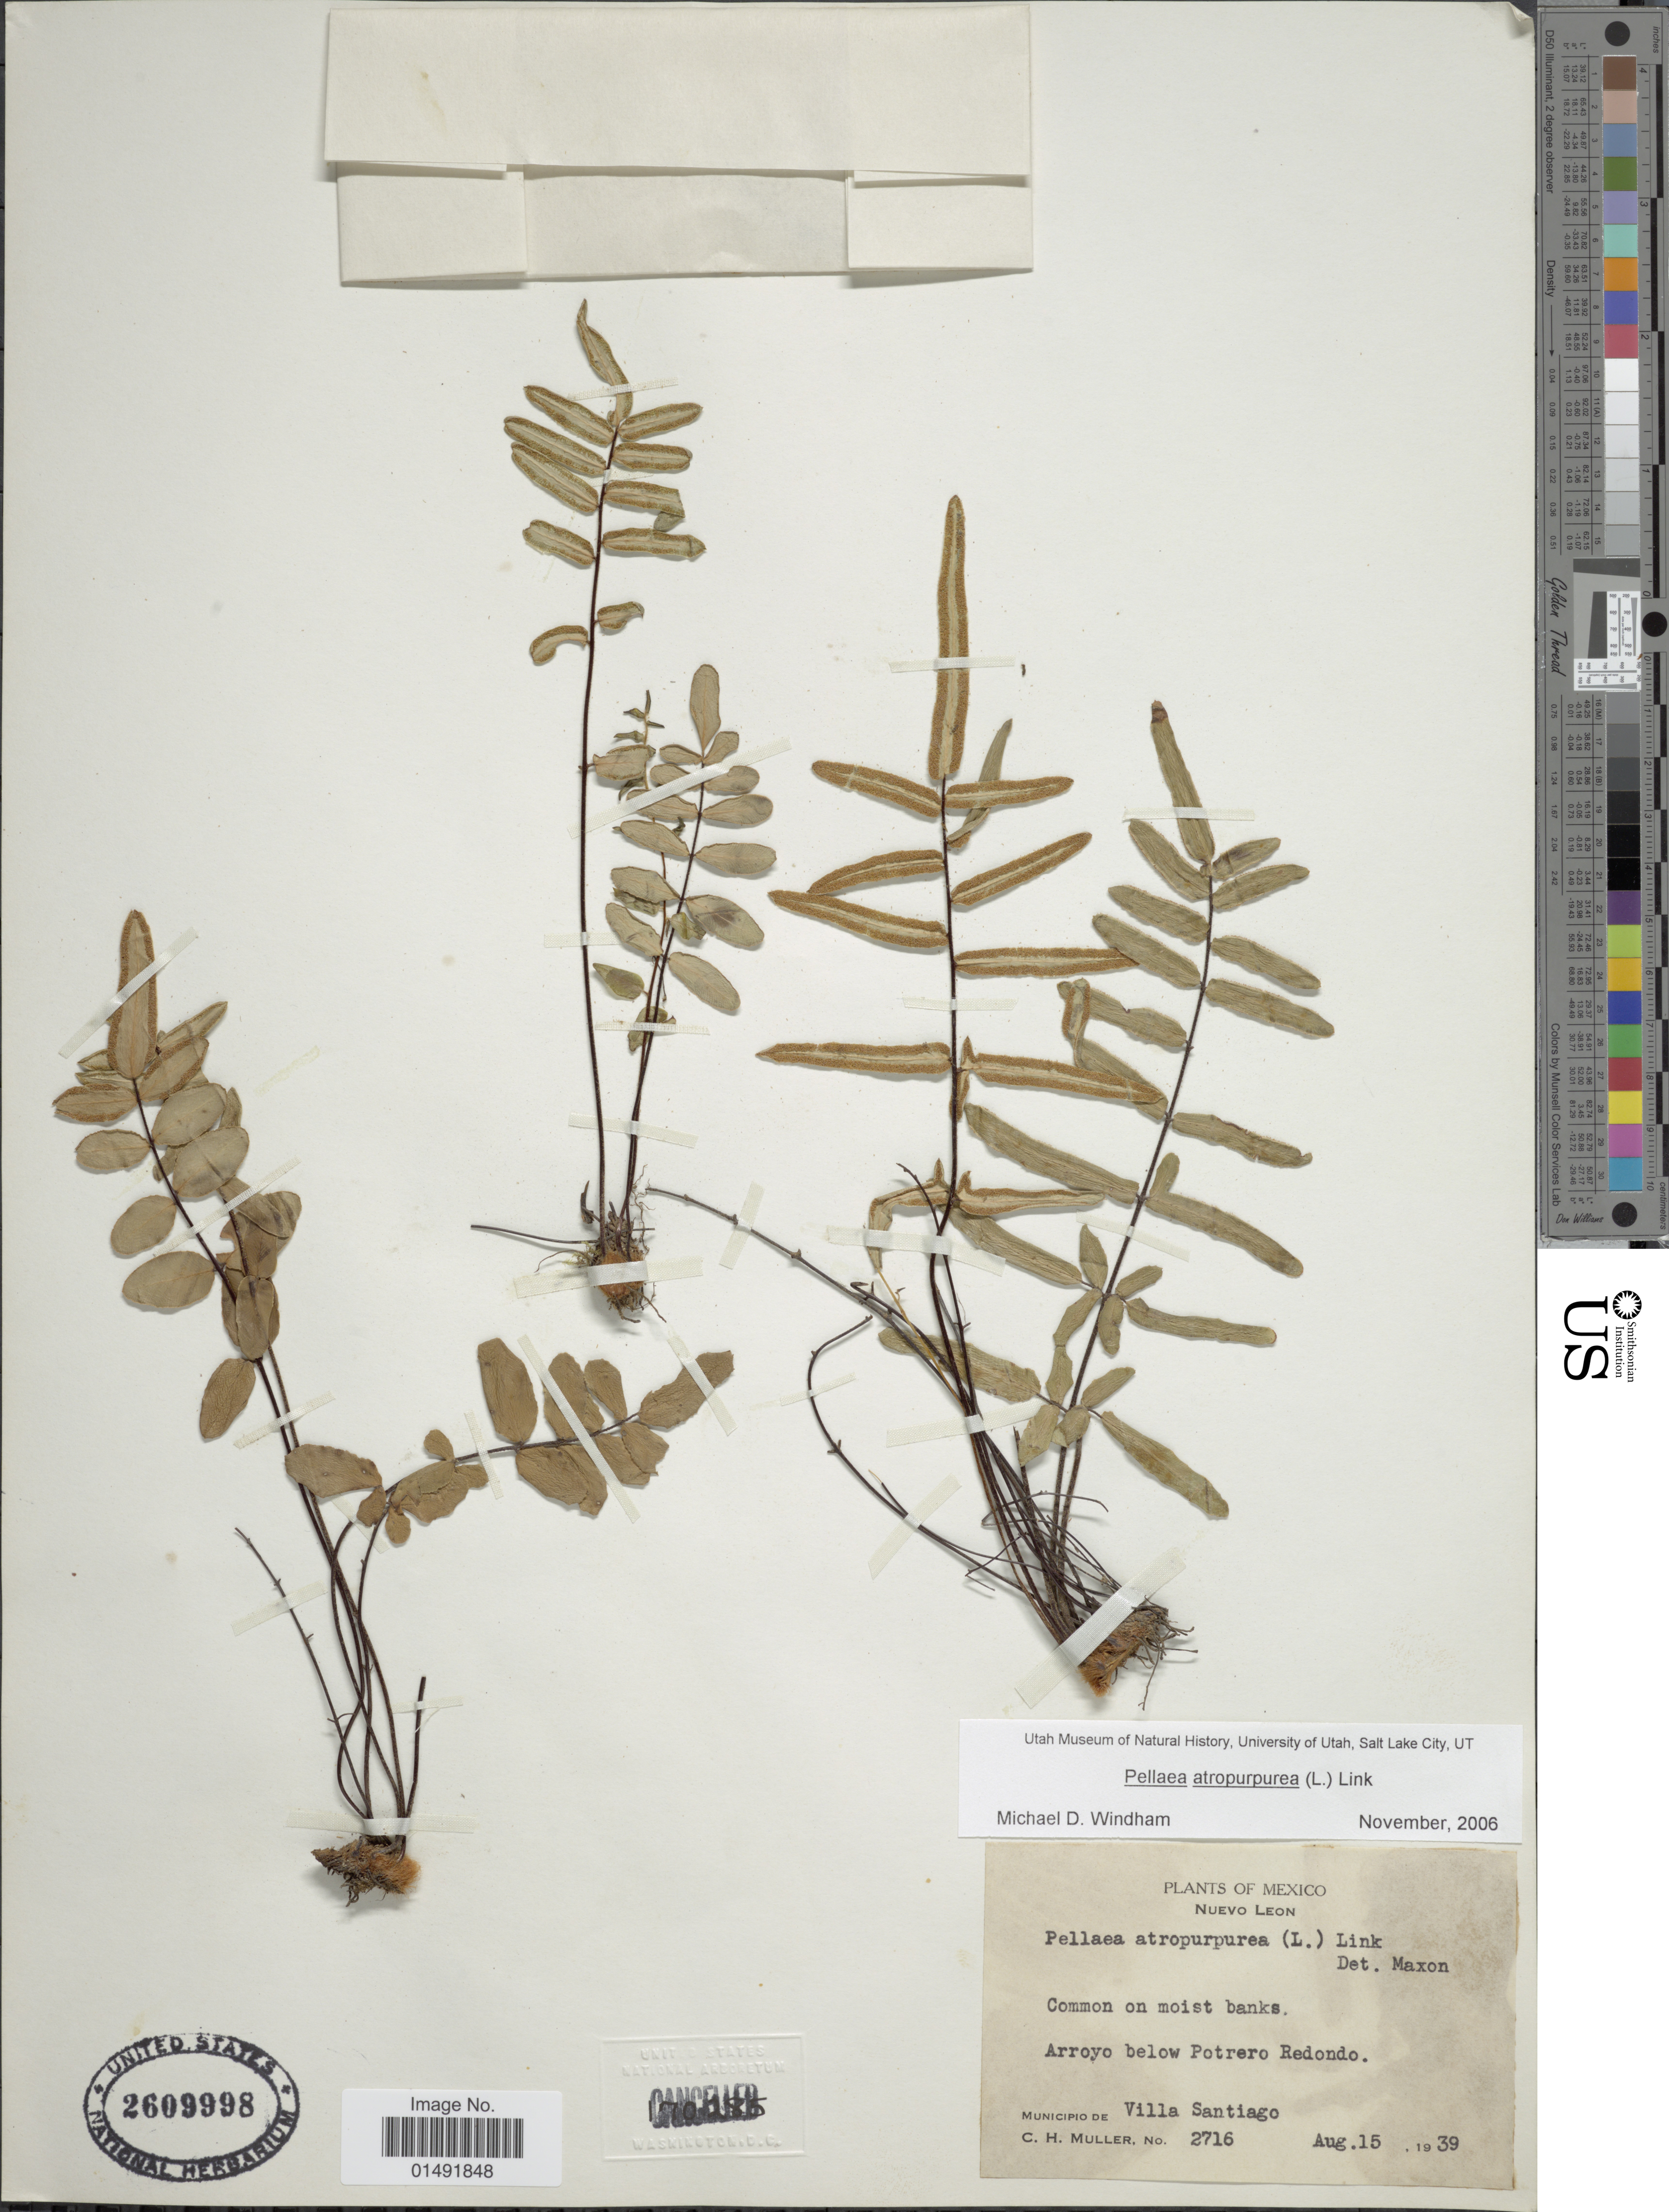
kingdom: Plantae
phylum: Tracheophyta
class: Polypodiopsida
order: Polypodiales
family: Pteridaceae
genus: Pellaea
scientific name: Pellaea atropurpurea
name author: (L.) Link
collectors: C. H. Müller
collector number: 2716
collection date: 1939-08-15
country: Mexico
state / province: Nuevo León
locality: Arroyo below Potrero Redondo, Municipio de Villa Santiago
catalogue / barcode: US 2609998